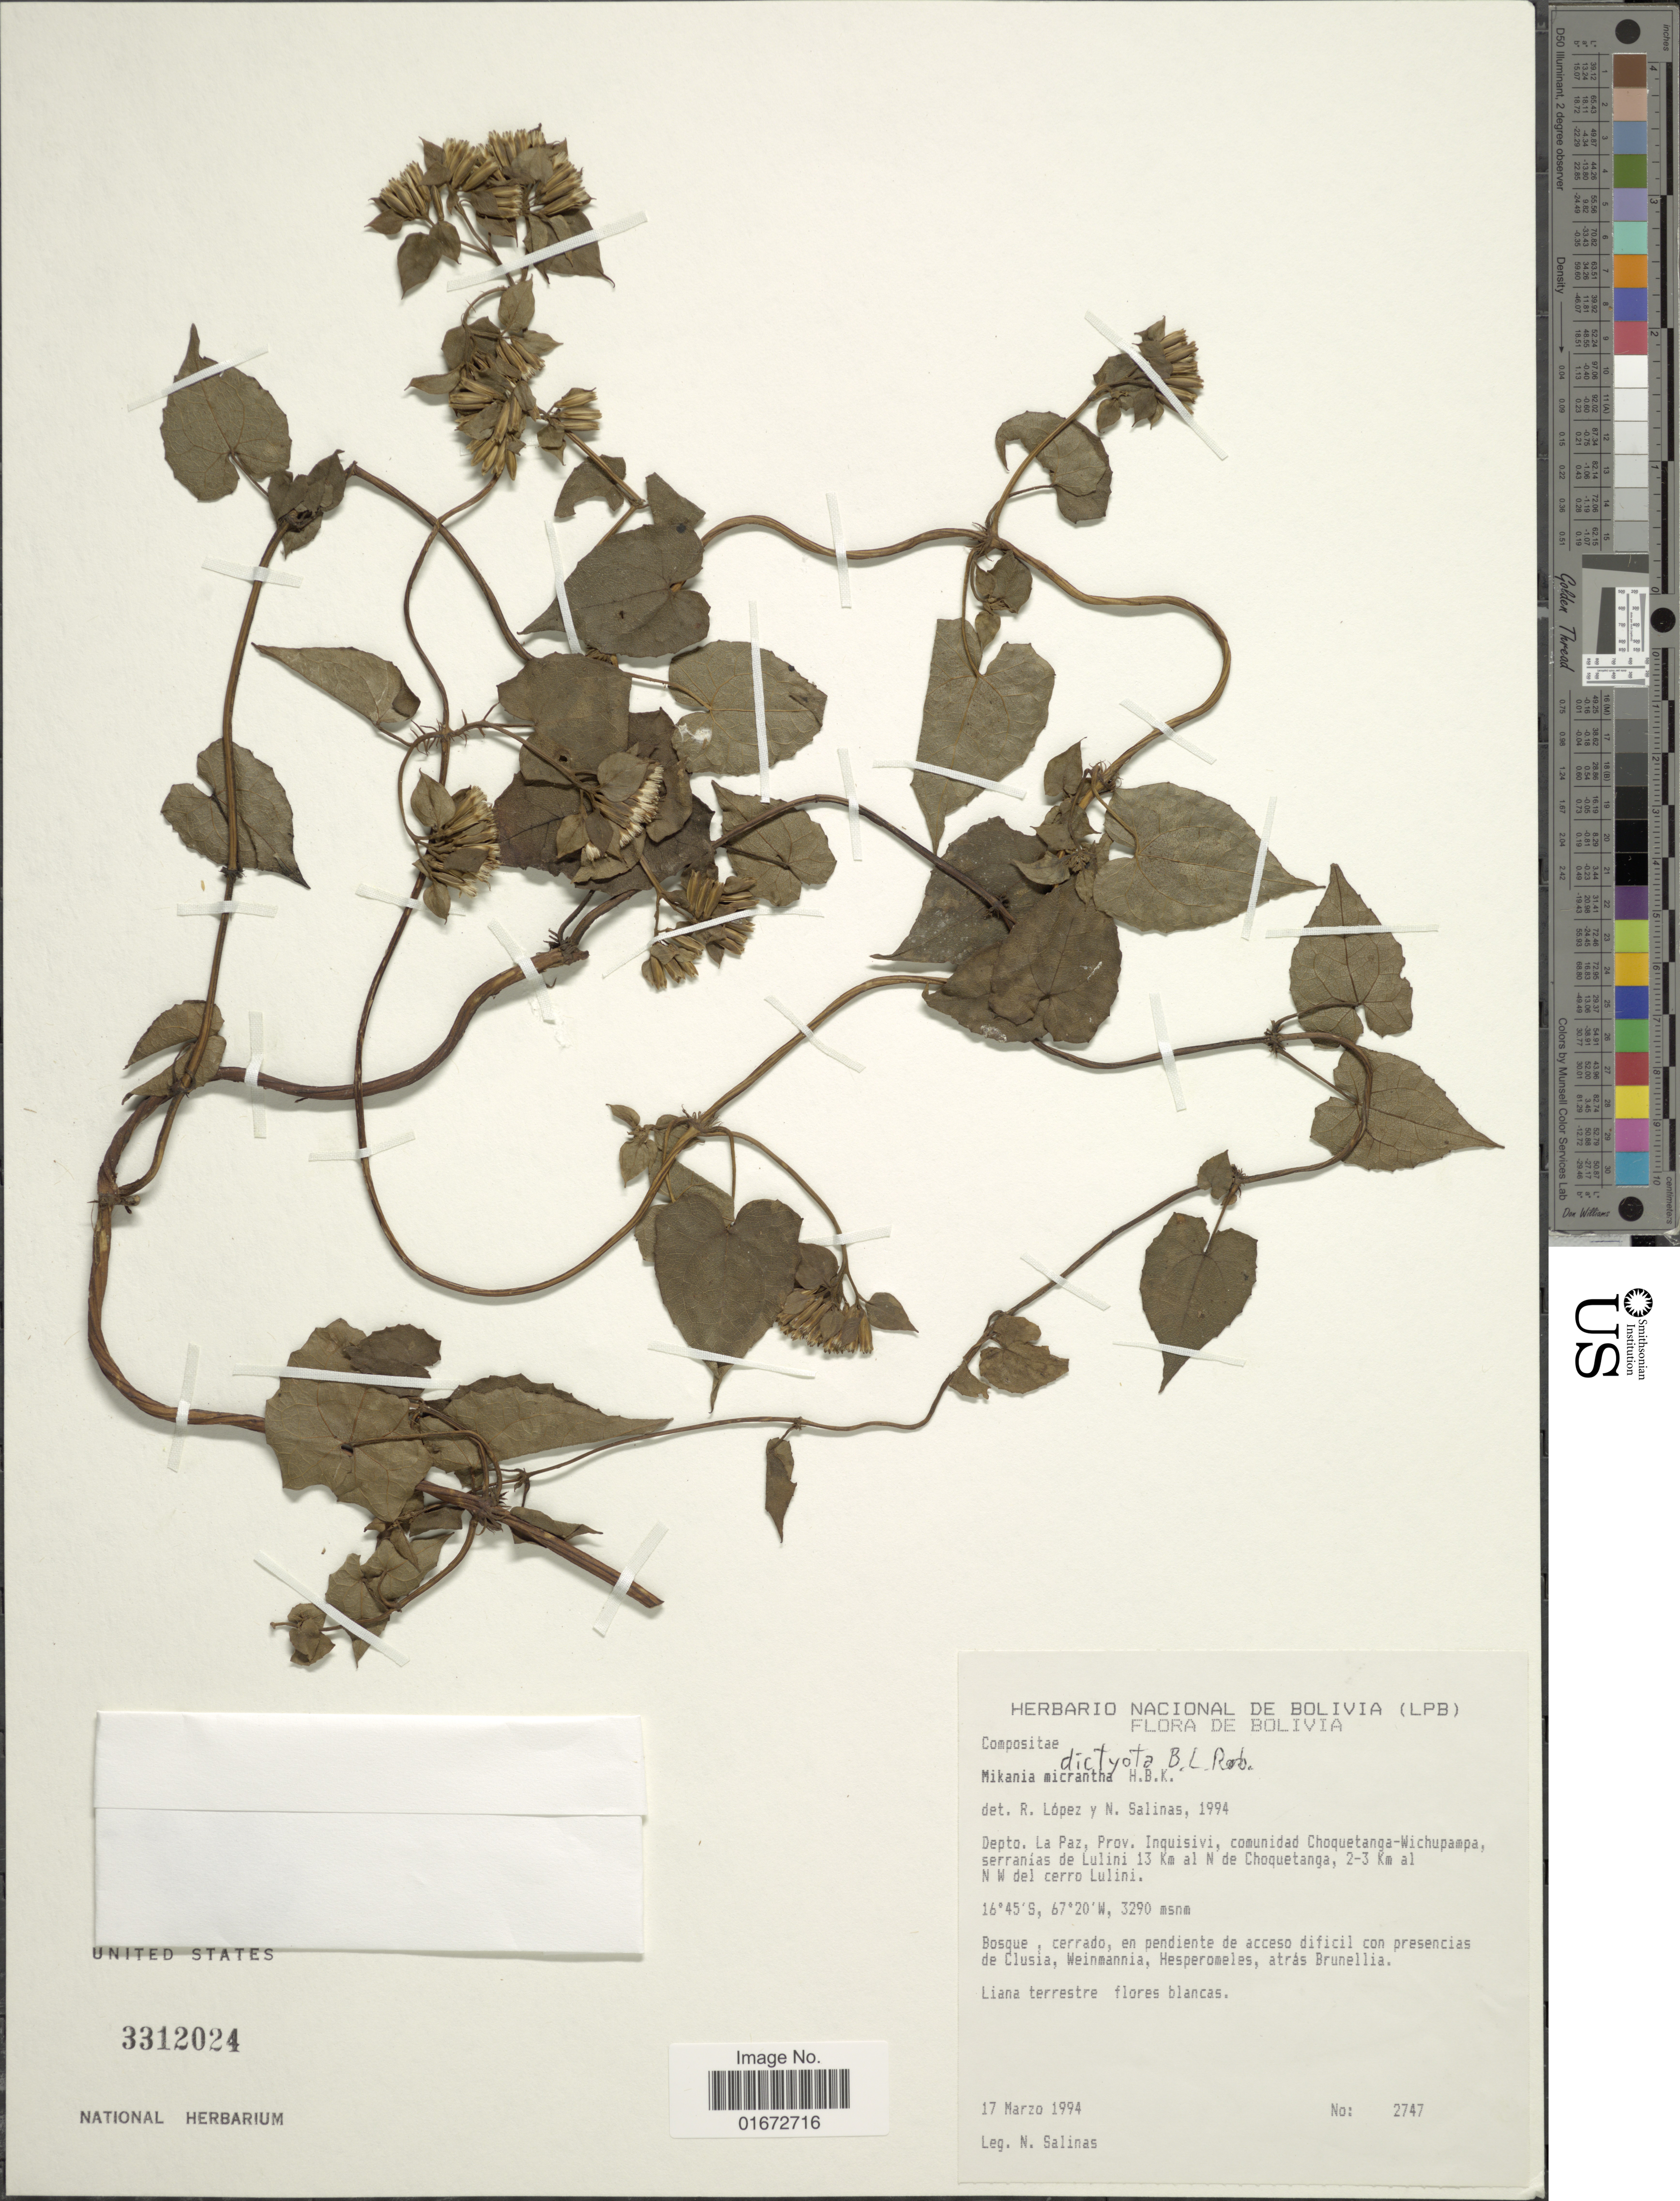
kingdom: Plantae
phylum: Tracheophyta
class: Magnoliopsida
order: Asterales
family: Asteraceae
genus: Mikania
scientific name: Mikania dictyota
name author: B.L. Rob.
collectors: N. Salinas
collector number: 2747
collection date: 1994-03-17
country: Bolivia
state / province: La Paz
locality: Depto. La Paz, Prov. Inquisivi, comunidad Choquetanga-Wichupampa, serranias de Lulini 13 Km al N de Choquetanga, 2-3 Km al N W del cerro Lulini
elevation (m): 3290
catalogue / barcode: US 3312024